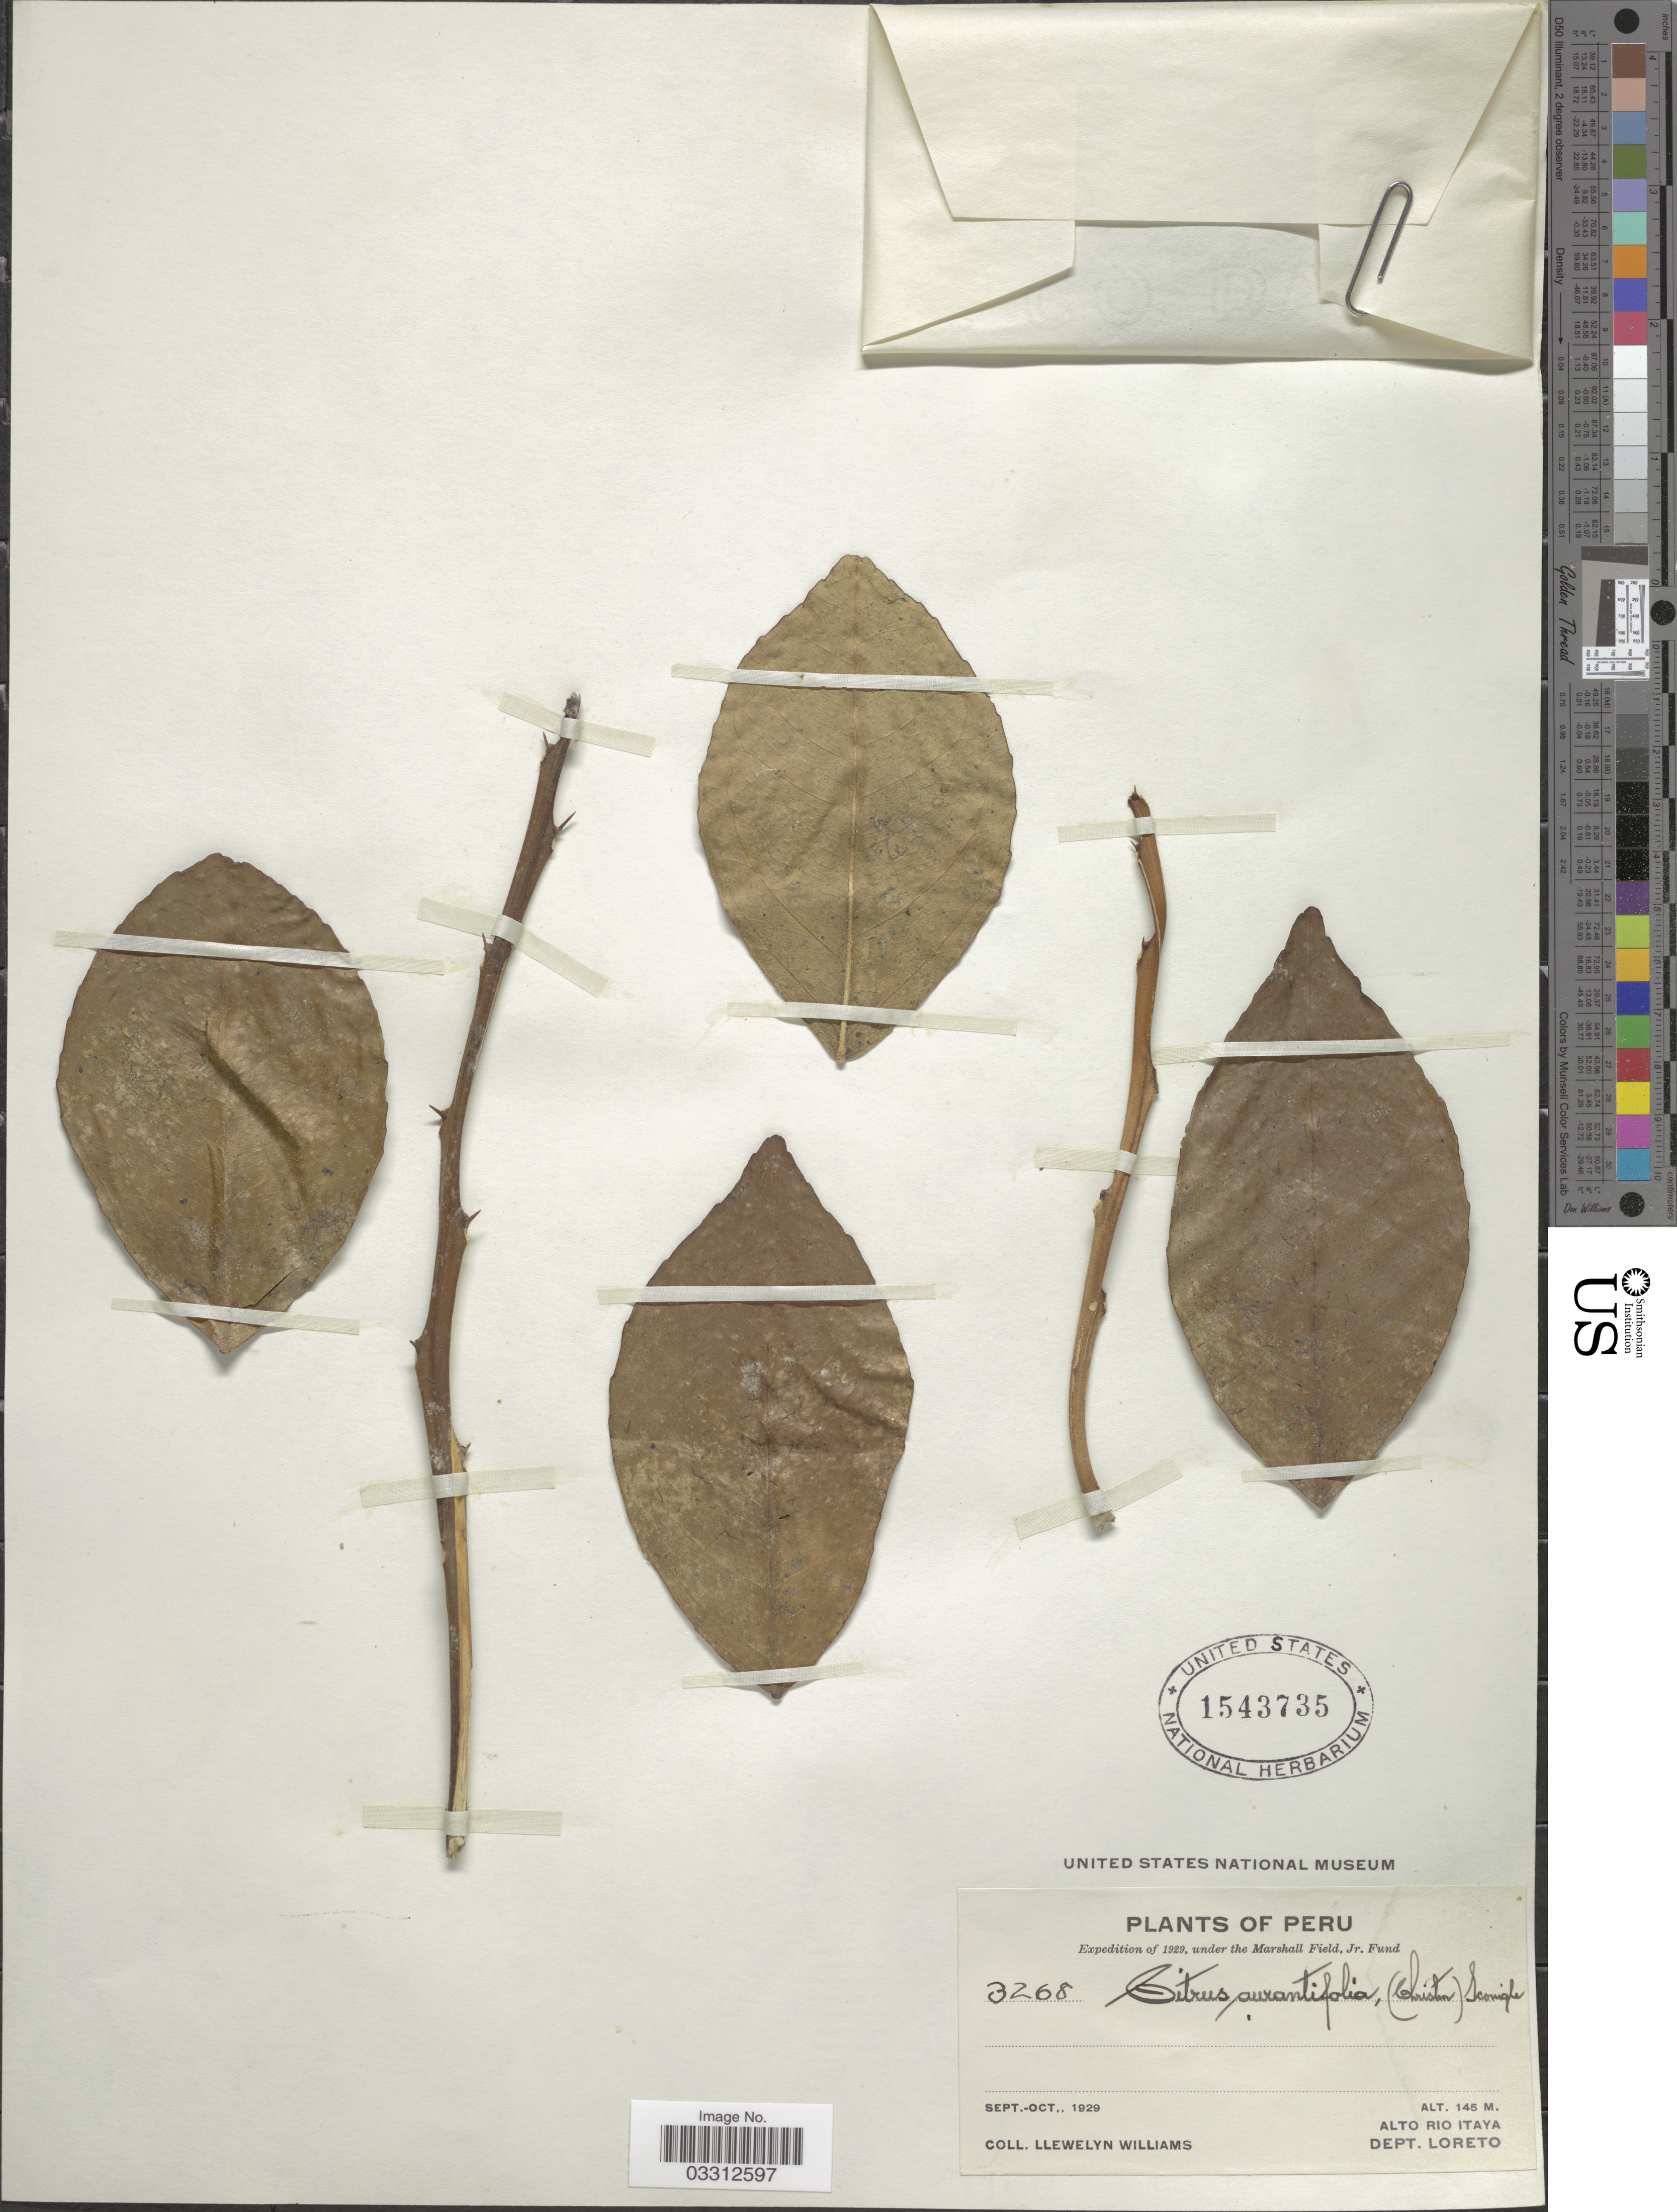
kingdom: Plantae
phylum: Tracheophyta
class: Magnoliopsida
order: Sapindales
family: Rutaceae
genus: Citrus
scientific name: Citrus x aurantifolia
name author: (Christm.) Swingle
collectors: Ll. Williams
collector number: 3268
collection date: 1929-09/1929-10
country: Peru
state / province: Loreto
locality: Alto Rio Itaya, Dept. Loreto.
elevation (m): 145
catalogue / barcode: US 1543735